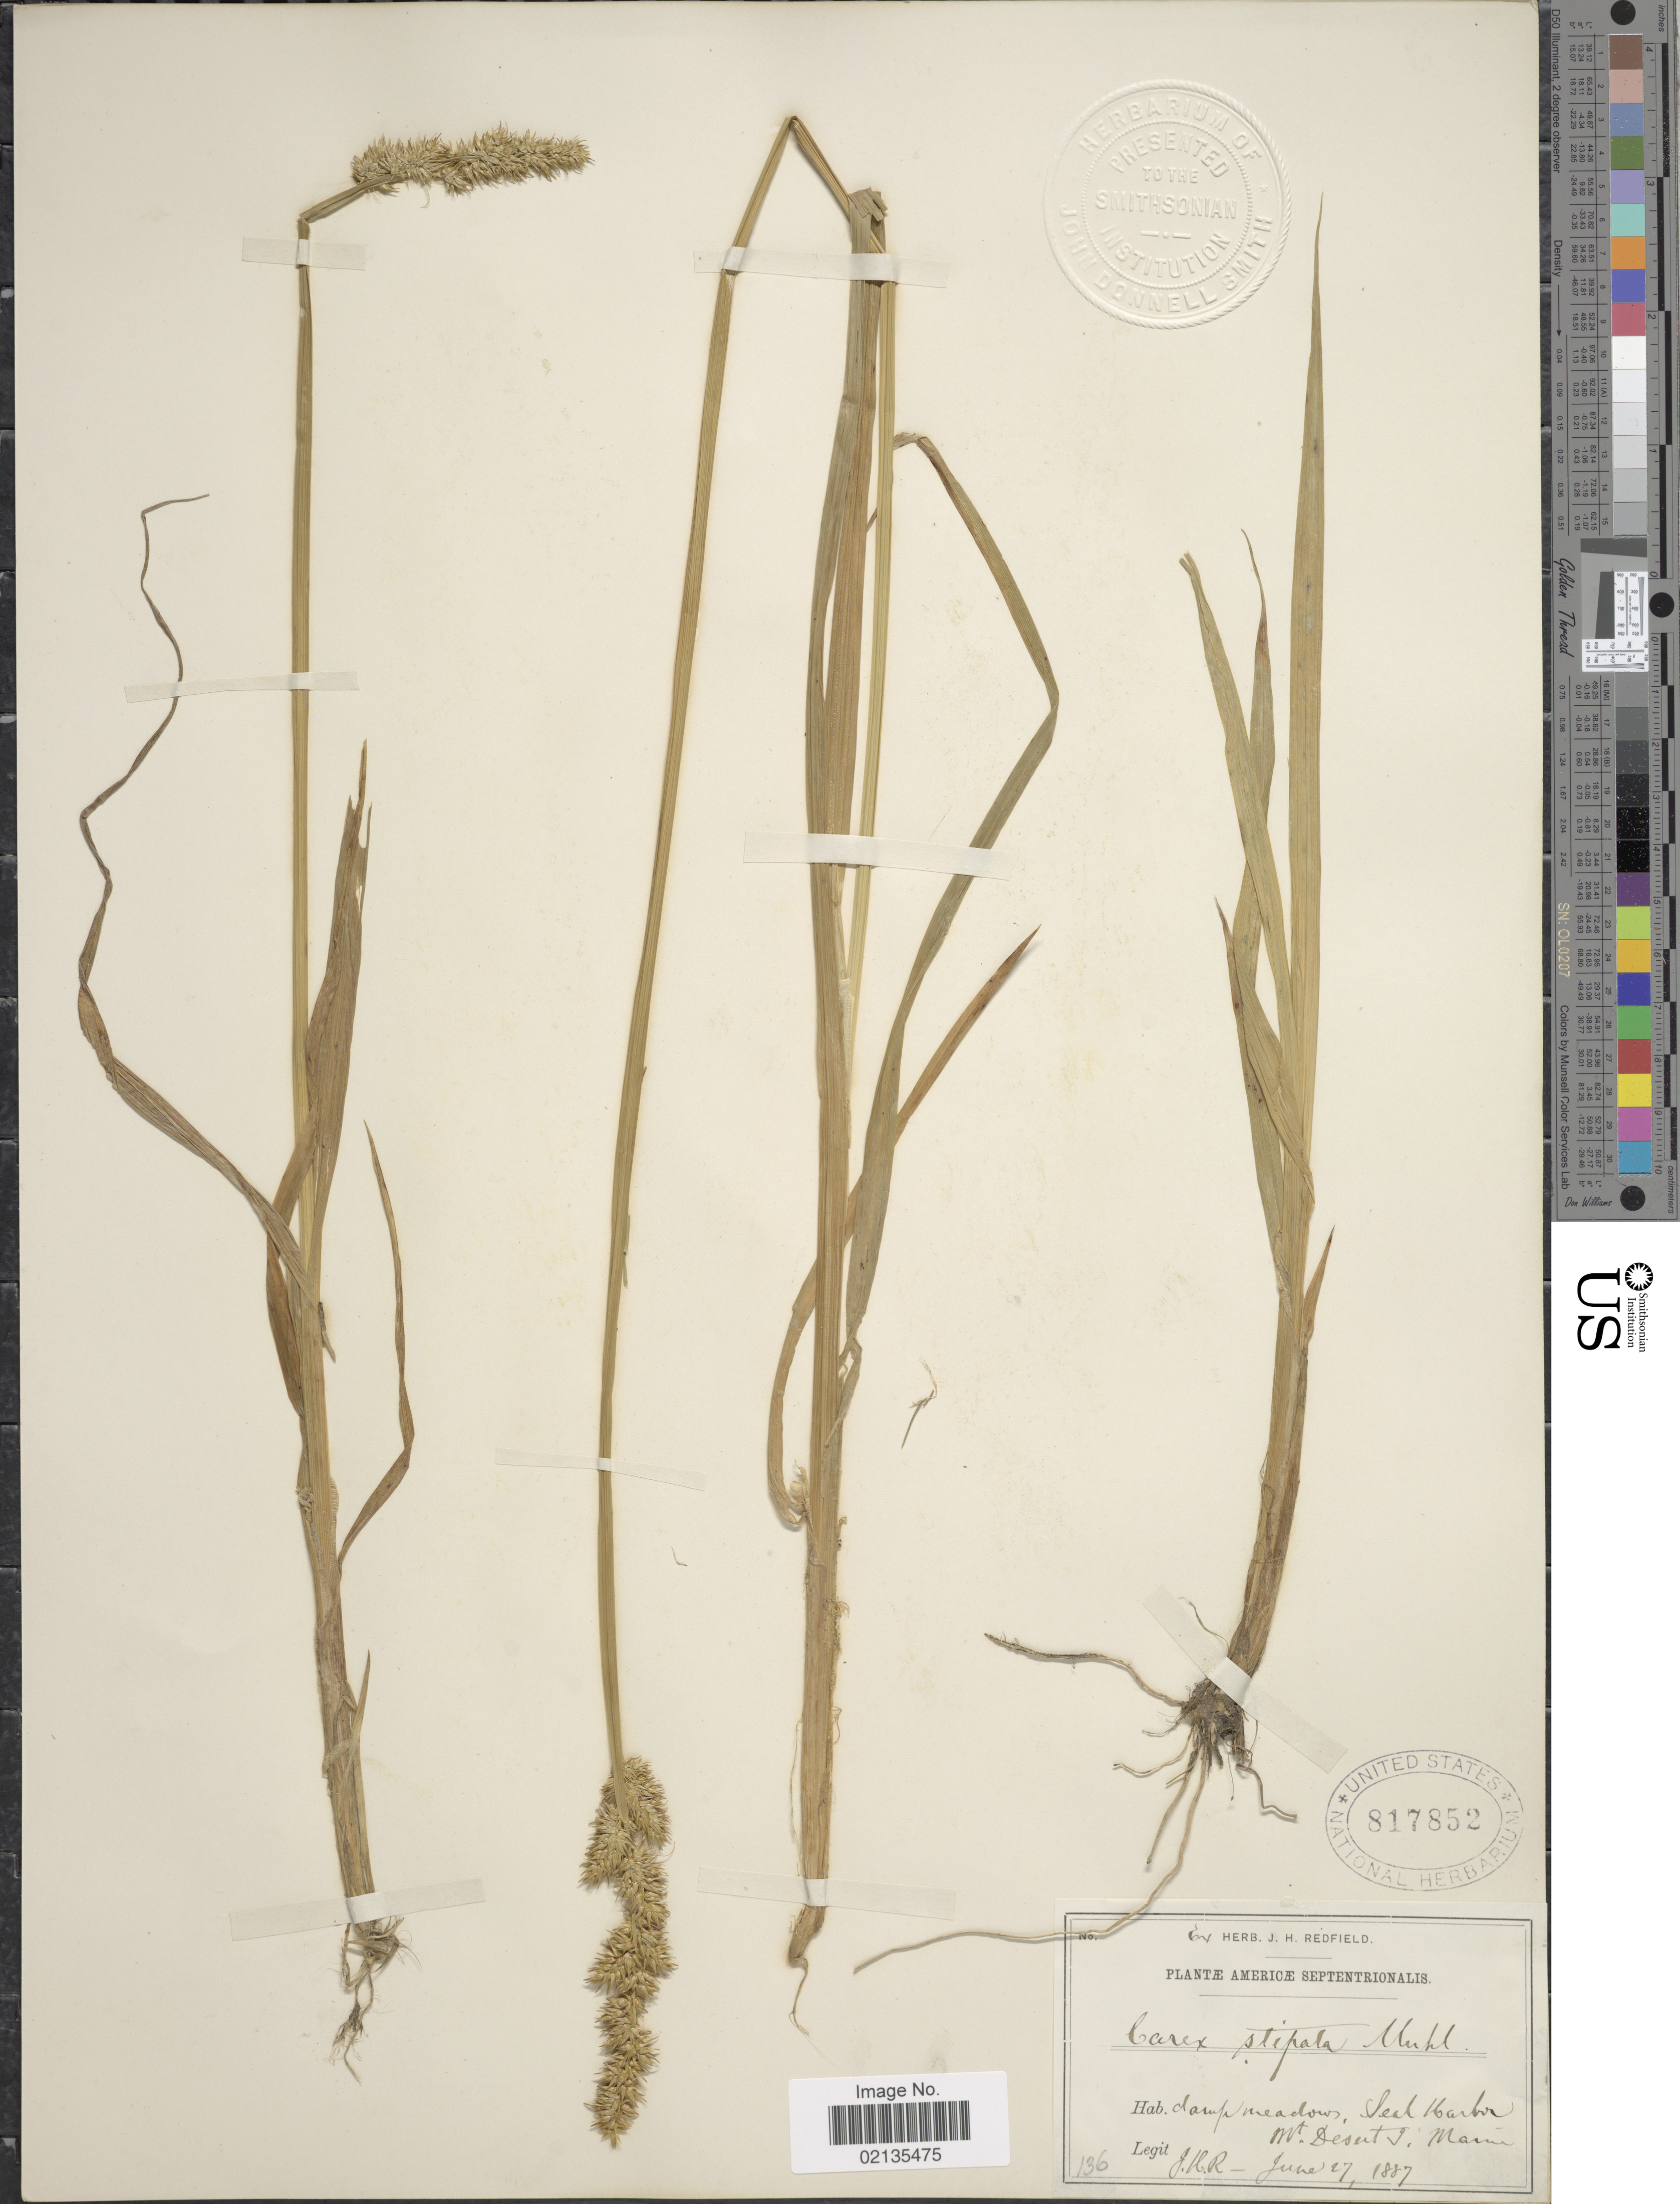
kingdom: Plantae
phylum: Tracheophyta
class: Liliopsida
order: Poales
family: Cyperaceae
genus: Carex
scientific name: Carex stipata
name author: Muhl. ex Willd.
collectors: J. Redfield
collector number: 136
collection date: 1887-06-27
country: United States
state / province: Maine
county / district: Hancock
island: Mt. Desert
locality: Damp meadows, Seal Harbor, Mt. Desert I.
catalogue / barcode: US 817852